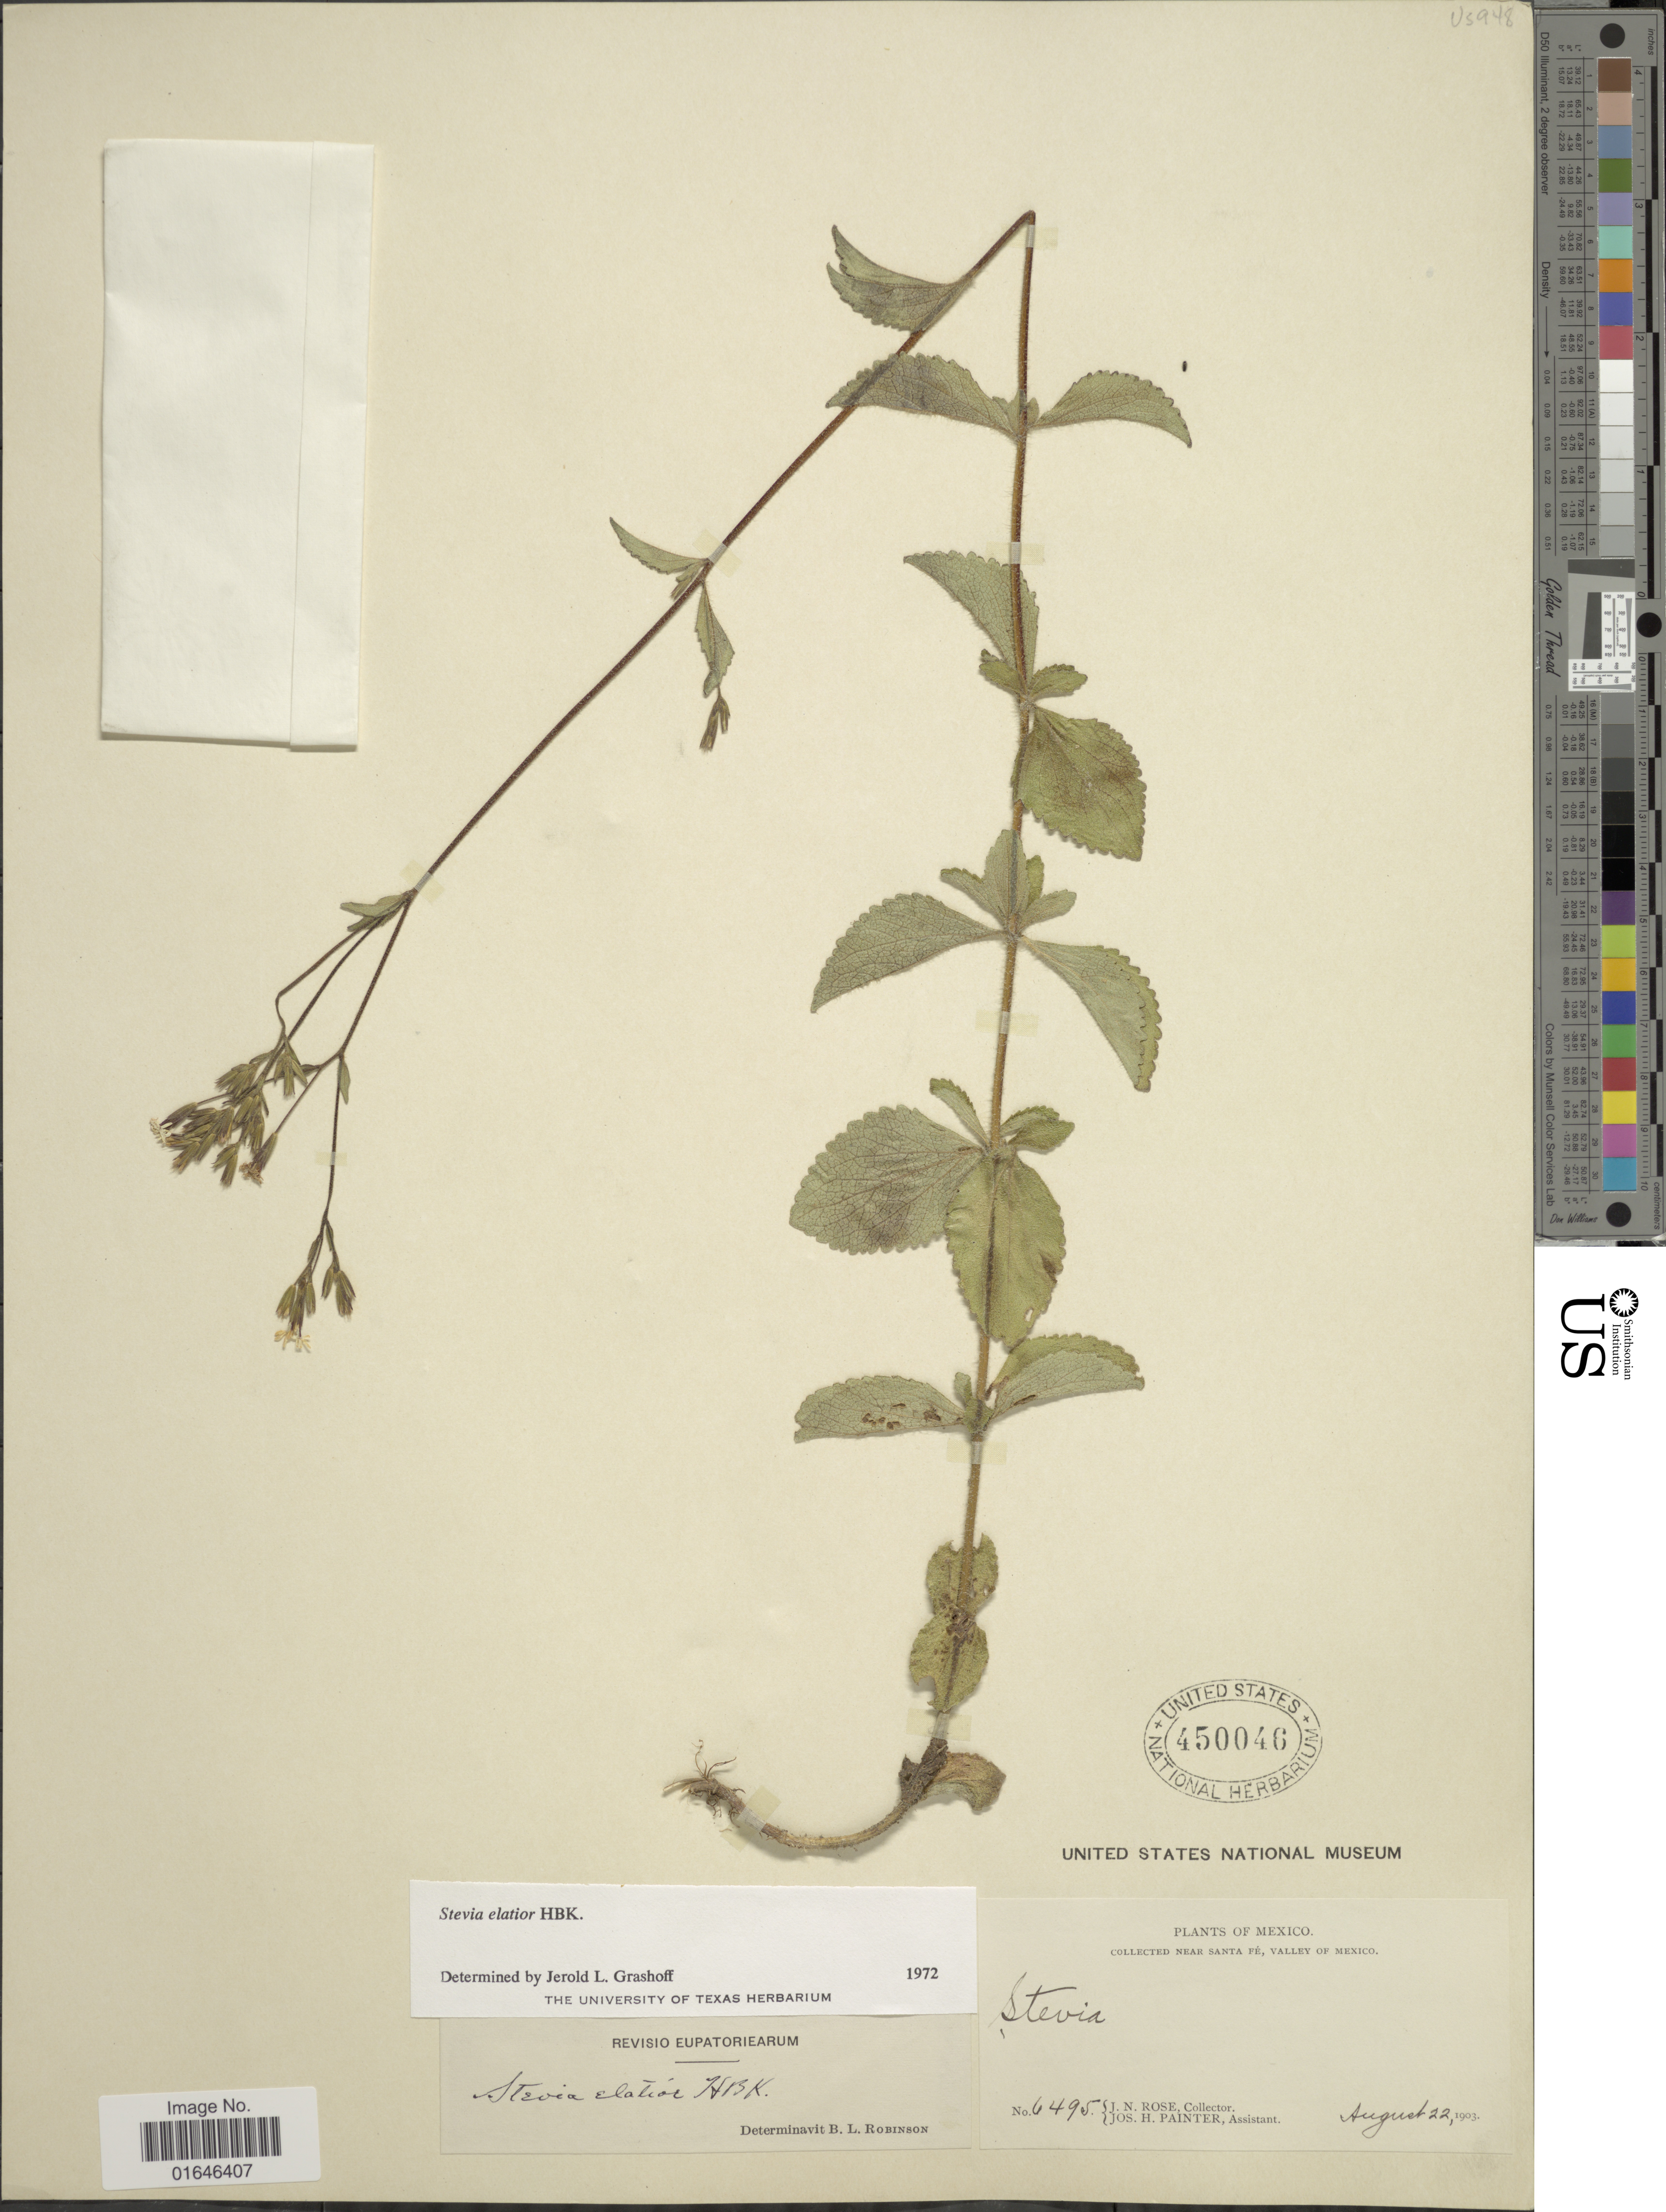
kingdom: Plantae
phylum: Tracheophyta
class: Magnoliopsida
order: Asterales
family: Asteraceae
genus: Stevia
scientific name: Stevia elatior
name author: Kunth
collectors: J. N. Rose & J. H. Painter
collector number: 6495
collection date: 1903-08-22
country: Mexico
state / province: México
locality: Near Santa Fé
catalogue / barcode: US 450046